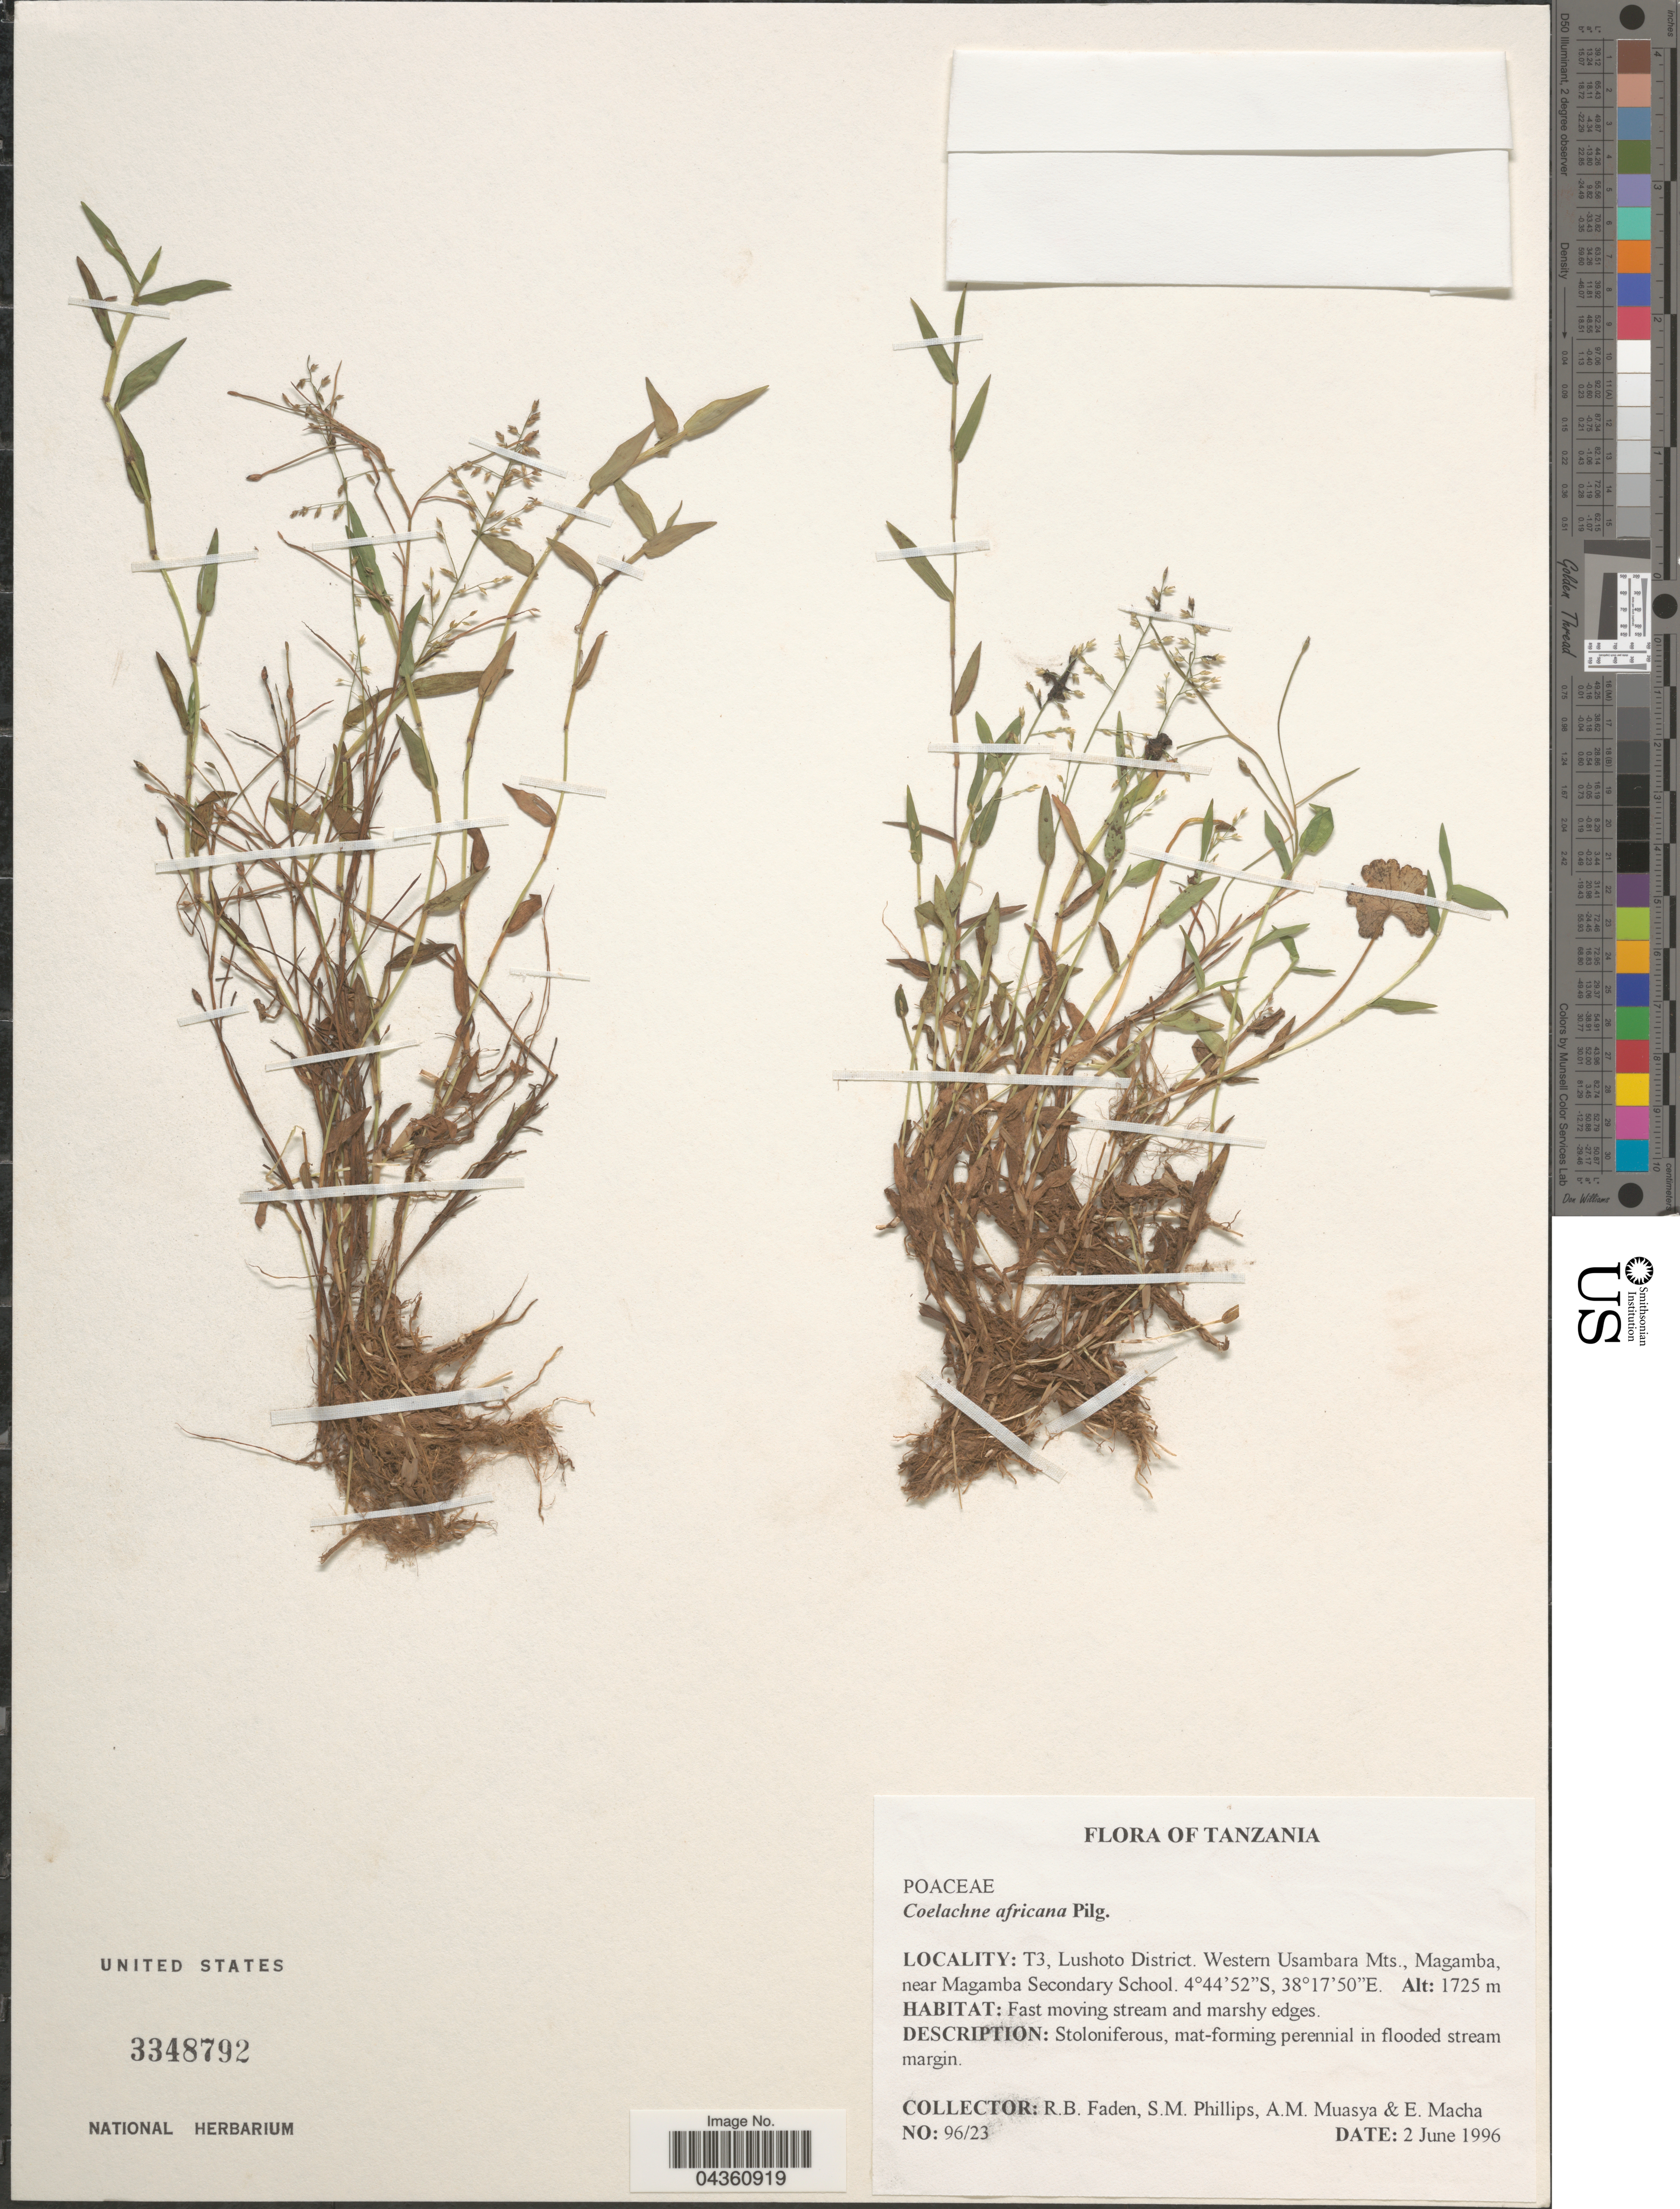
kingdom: Plantae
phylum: Tracheophyta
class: Liliopsida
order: Poales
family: Poaceae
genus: Coelachne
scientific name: Coelachne africana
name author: Pilg.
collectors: R. B. Faden, S. M. Phillips, A. Muasya & E. Macha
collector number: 96/23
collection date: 1996-06-02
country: Tanzania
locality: T3, Lushoto District. Western Usambara Mts., Magamba, near Magamba Secondary School.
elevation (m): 1725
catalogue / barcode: US 3348792